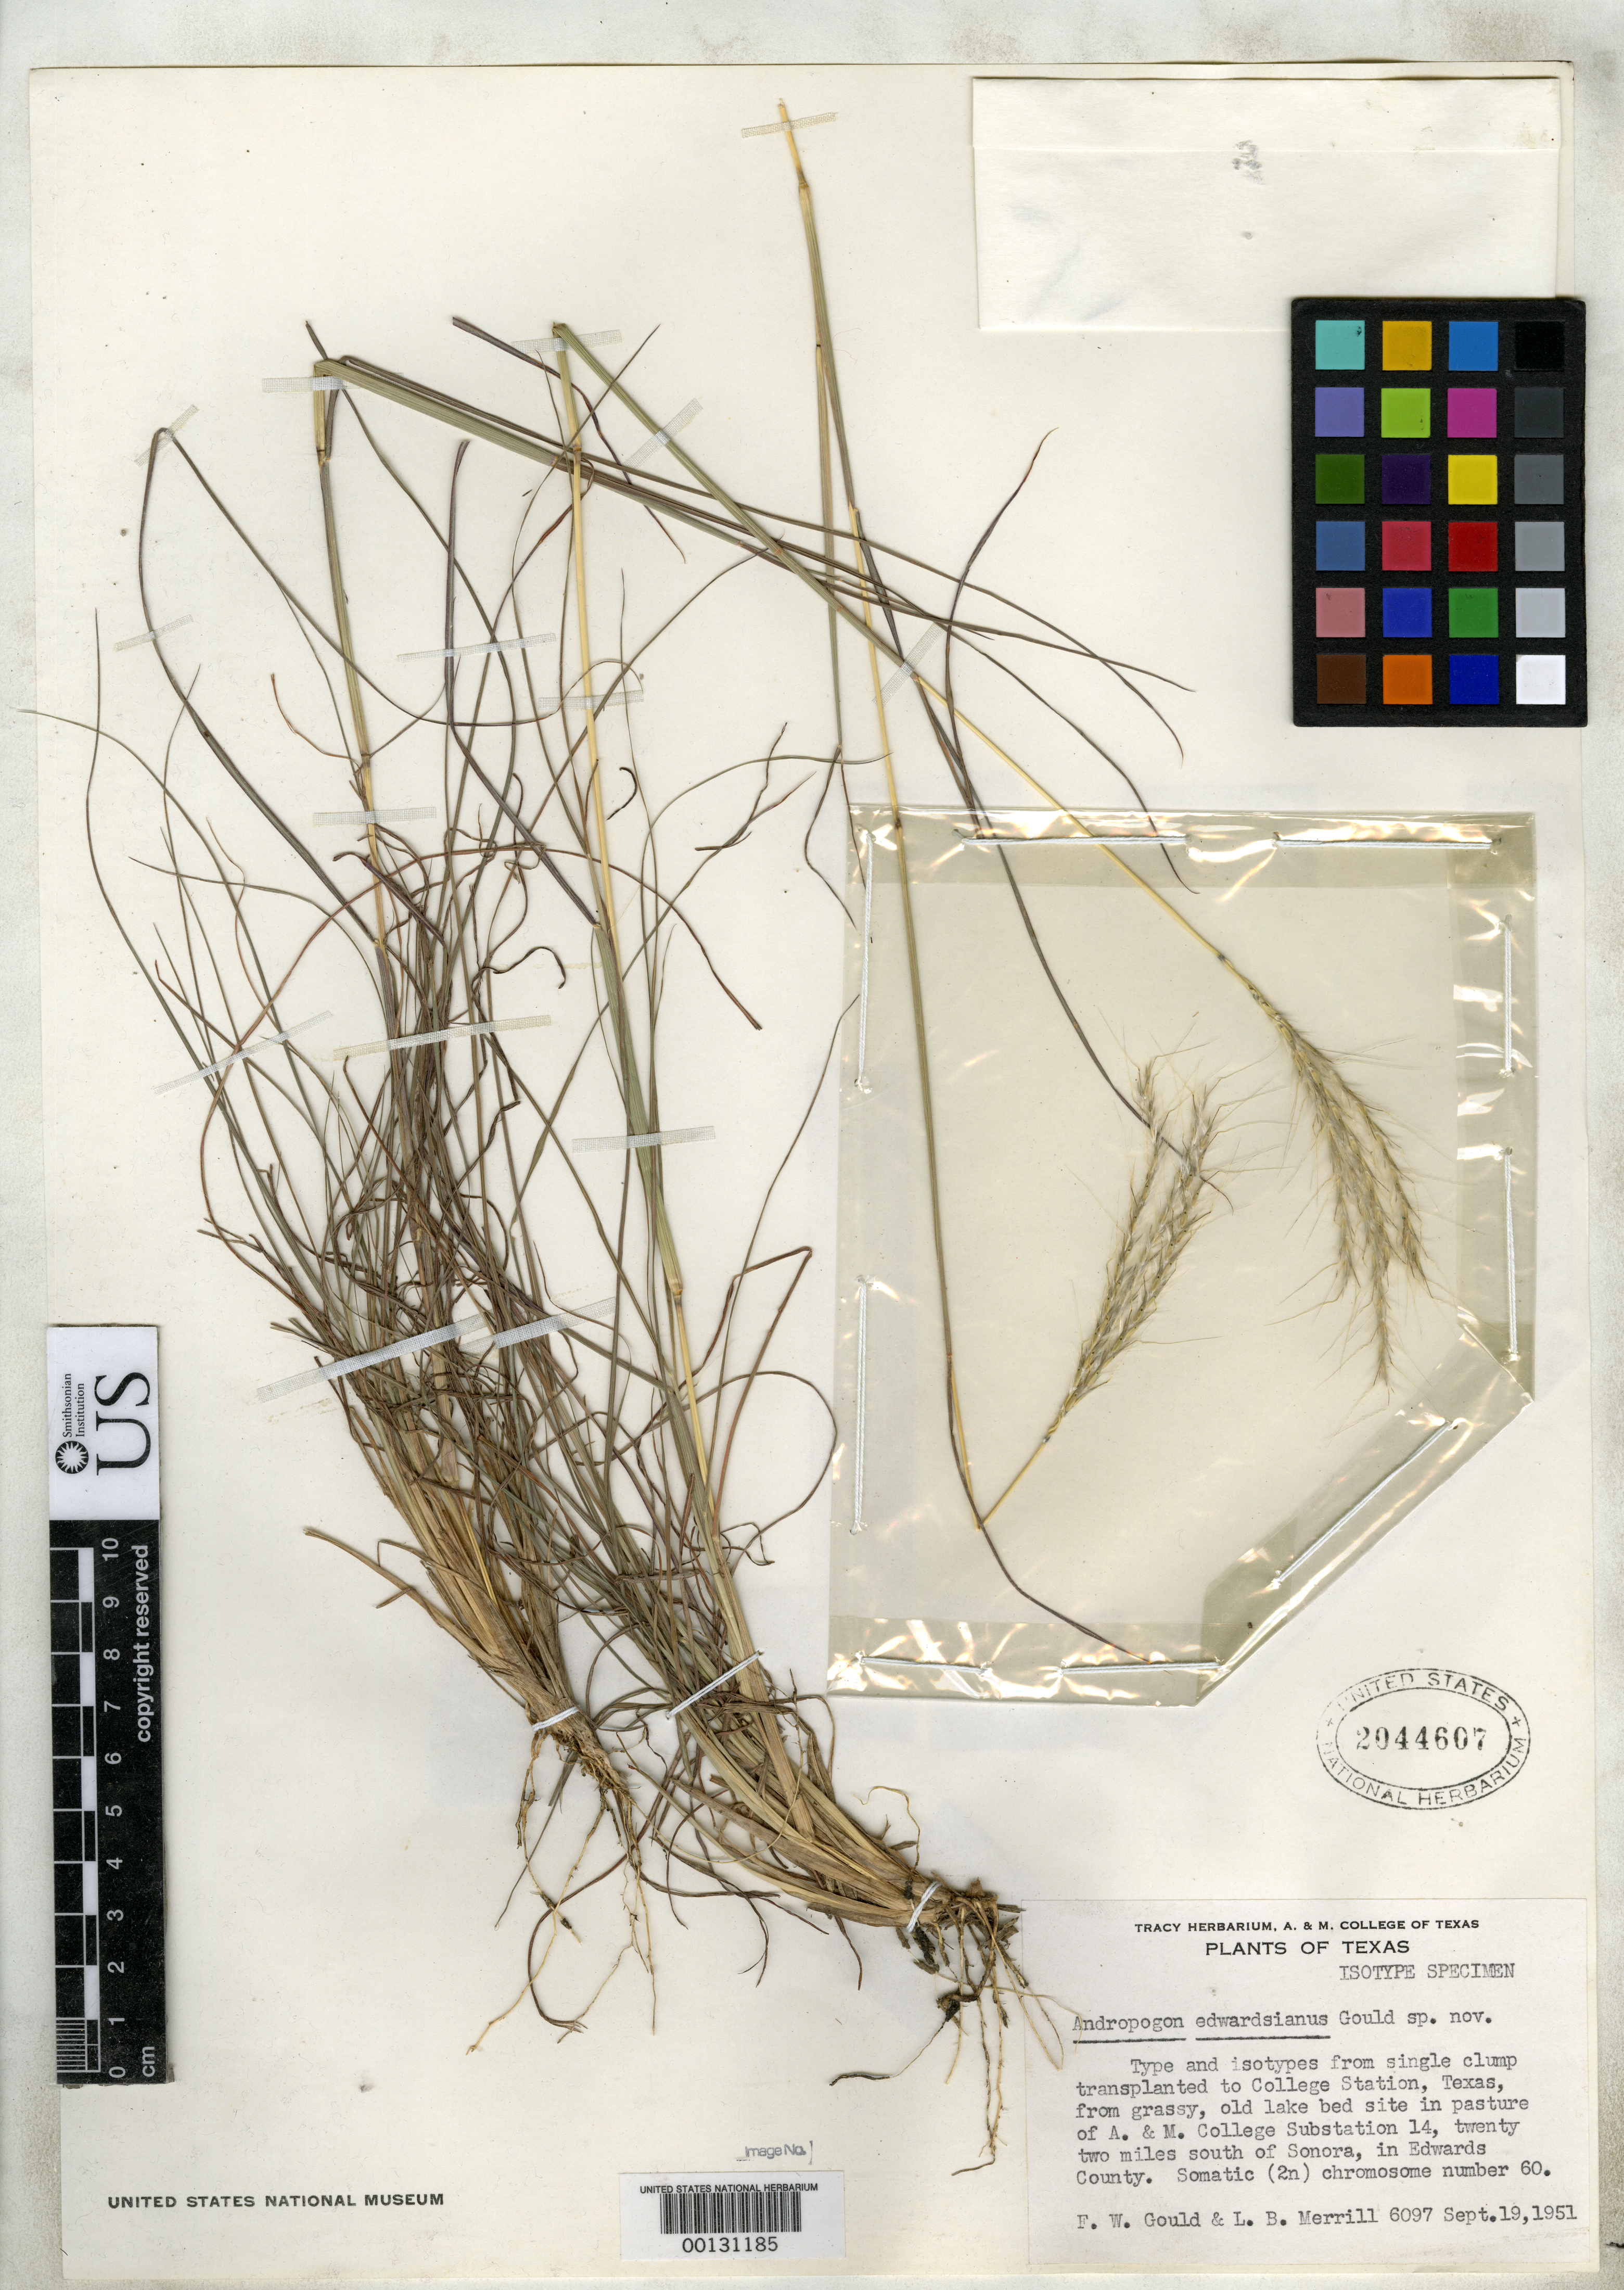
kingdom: Plantae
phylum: Tracheophyta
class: Liliopsida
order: Poales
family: Poaceae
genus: Andropogon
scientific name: Andropogon edwardsianus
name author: Gould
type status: Isotype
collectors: F. W. Gould & E. D. Merrill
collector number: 6067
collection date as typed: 19 Sep 1951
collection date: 1951-09-19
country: United States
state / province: Texas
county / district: Edwards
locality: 20 mi s of Sonora.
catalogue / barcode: US 2044607